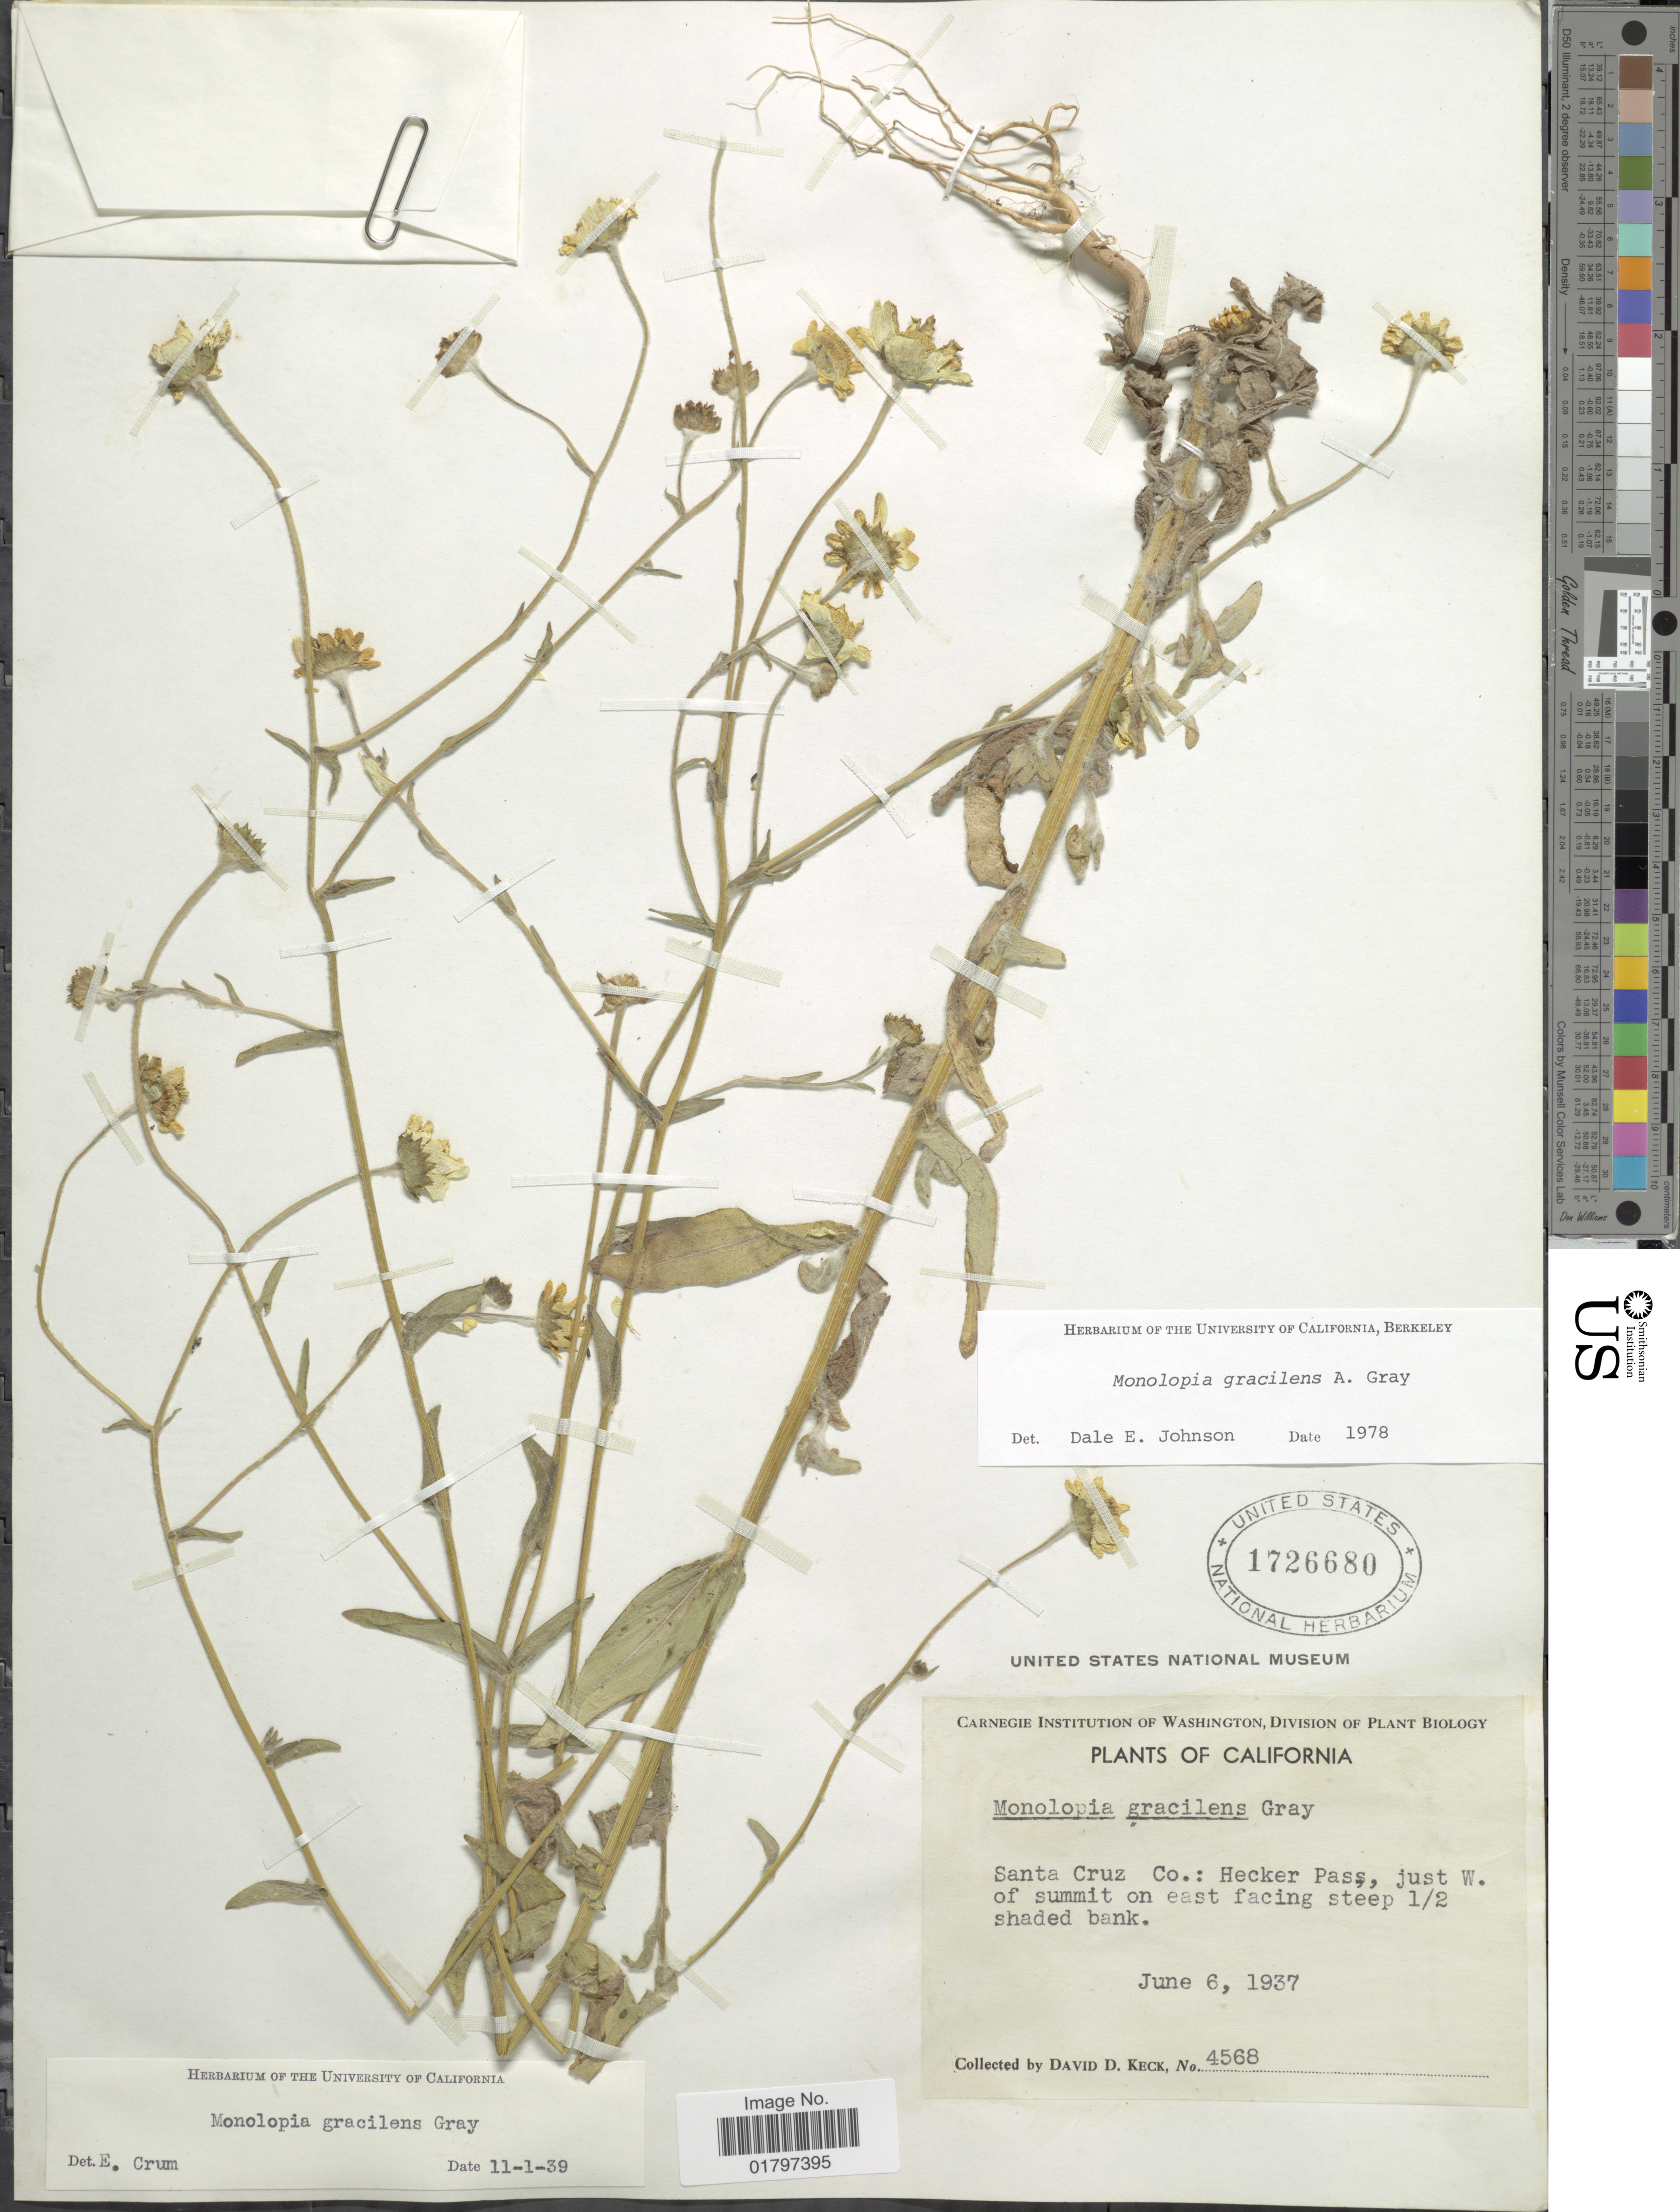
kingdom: Plantae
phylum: Tracheophyta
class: Magnoliopsida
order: Asterales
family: Asteraceae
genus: Monolopia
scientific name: Monolopia gracilens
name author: A. Gray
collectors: D. D. Keck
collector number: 4568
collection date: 1937-06-06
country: United States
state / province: California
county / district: Santa Cruz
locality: Santa Cruz Co.: Hecker Pass, just W. of summit on east facing steep 1/2 shaded bank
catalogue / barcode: US 1726680